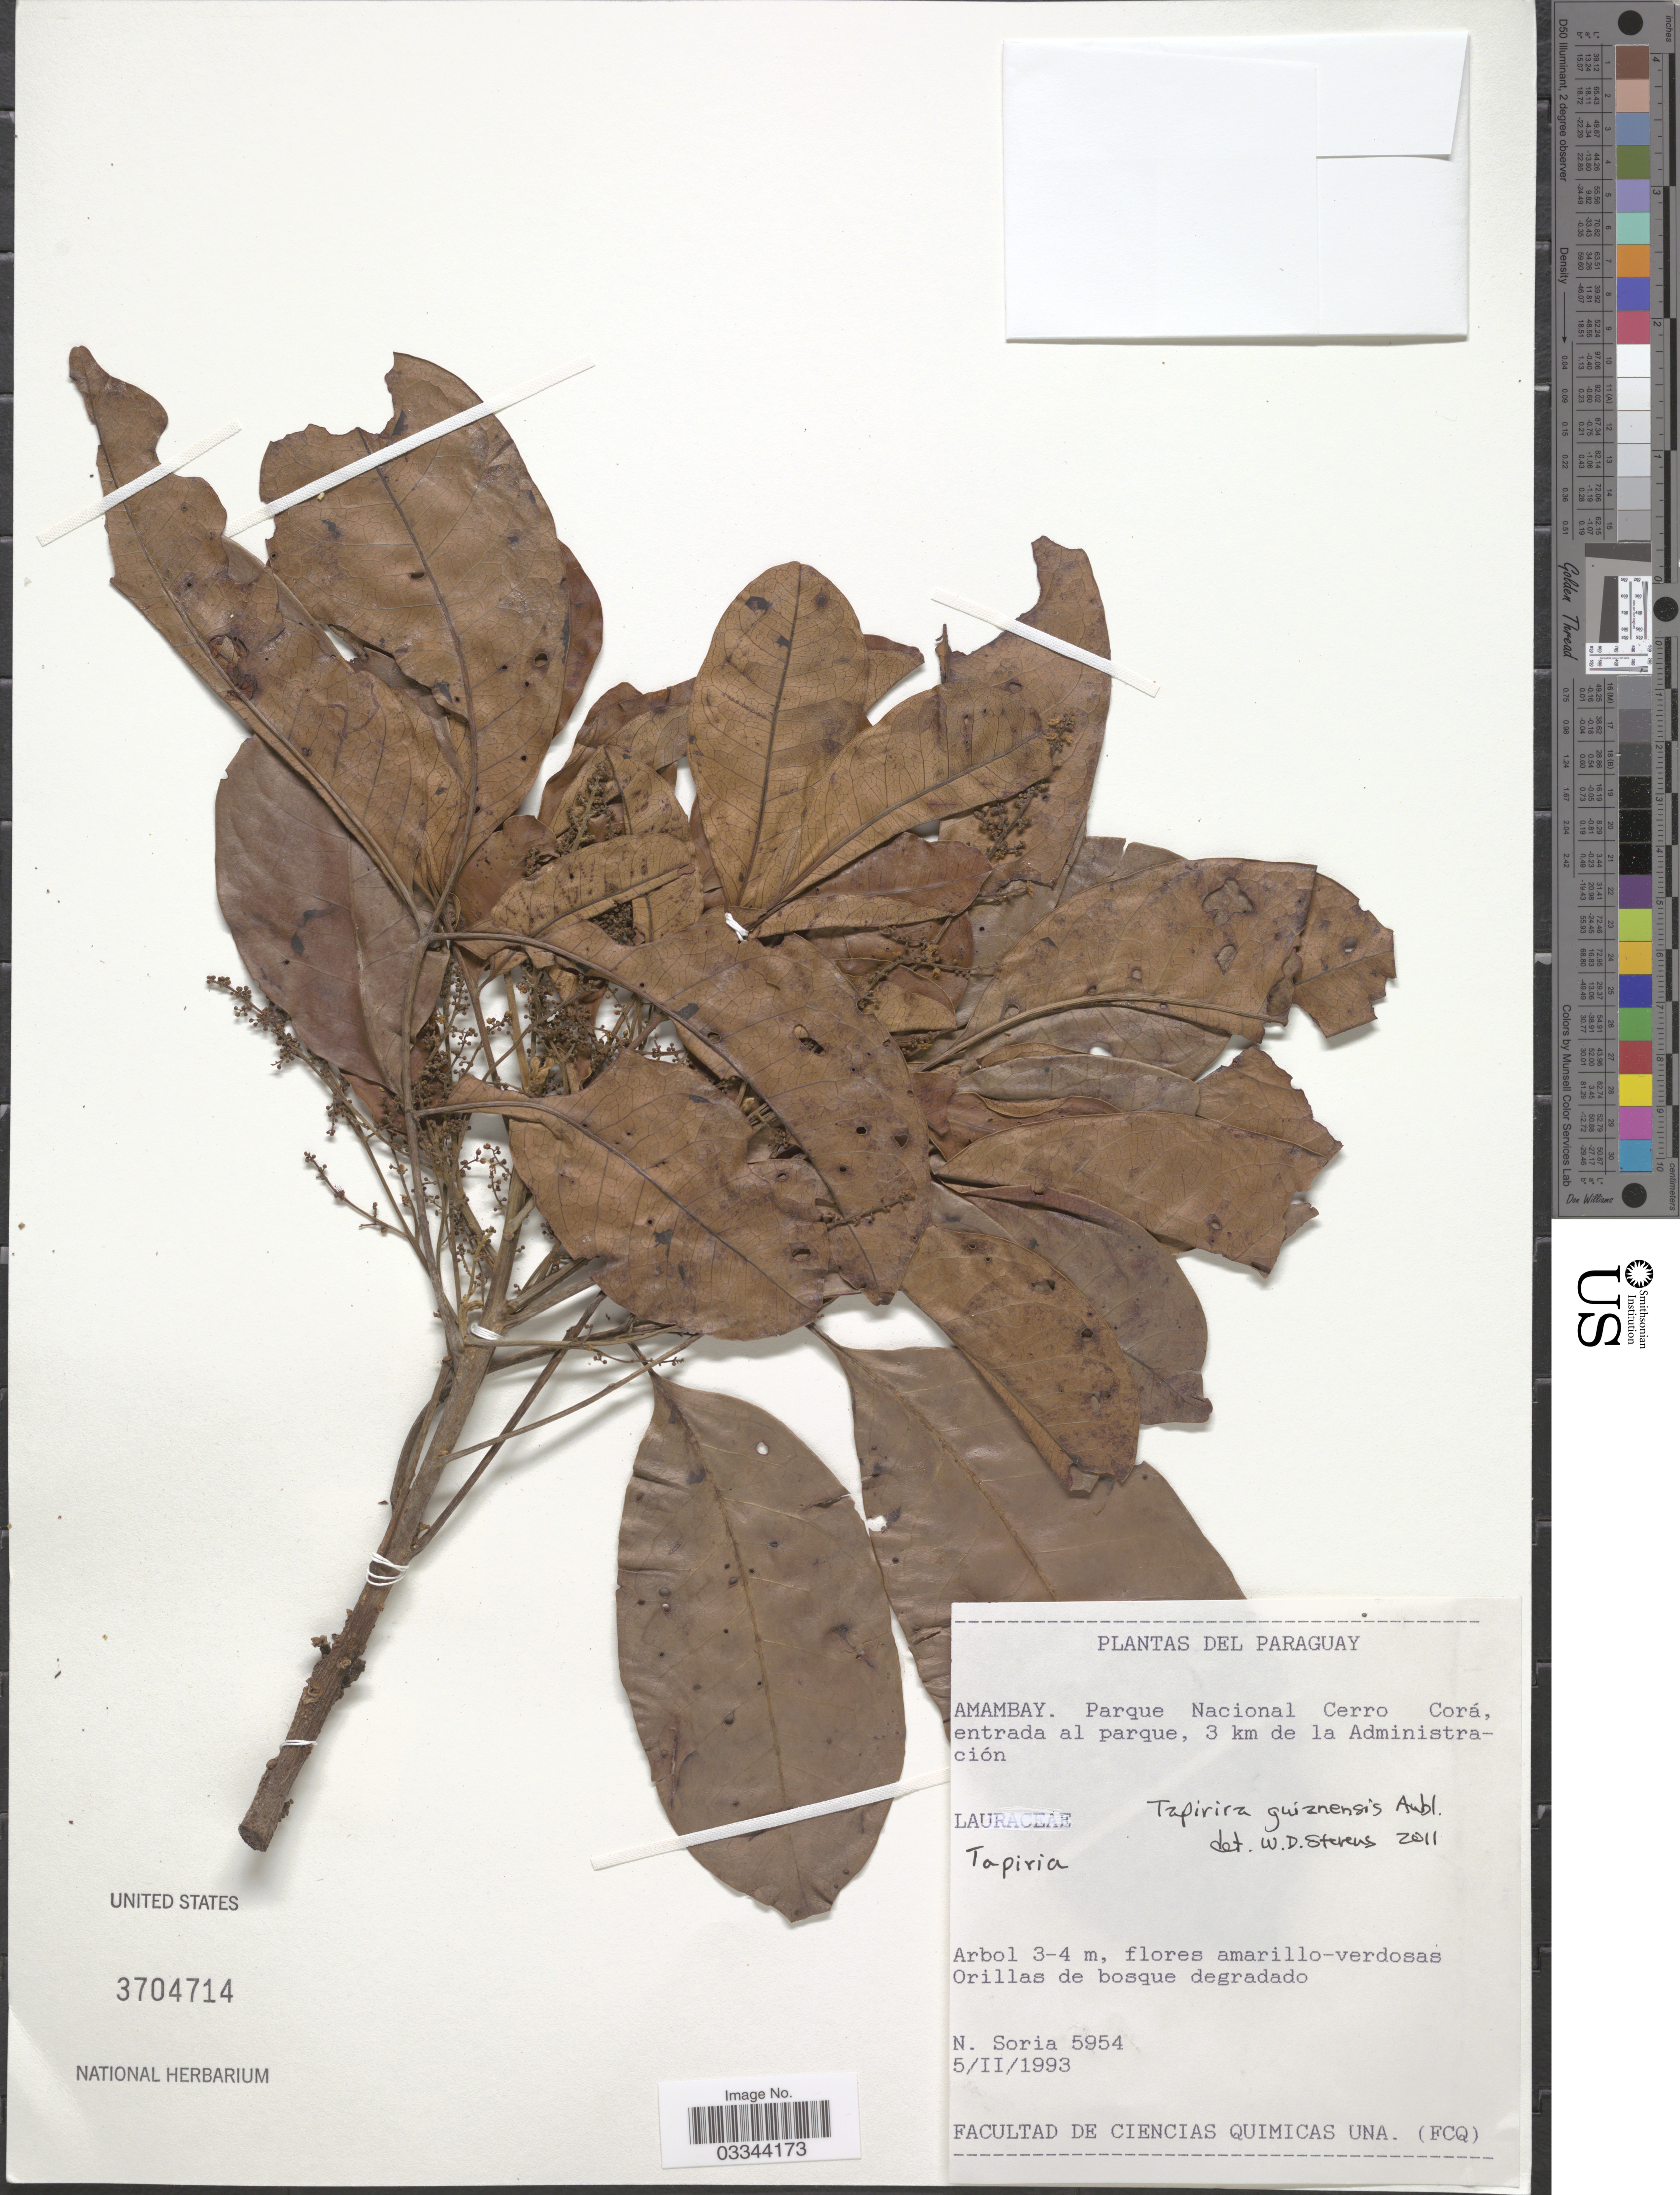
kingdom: Plantae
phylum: Tracheophyta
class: Magnoliopsida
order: Sapindales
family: Anacardiaceae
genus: Tapirira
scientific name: Tapirira guianensis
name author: Aubl.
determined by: Mitchell, John D.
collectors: N. Soria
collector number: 5954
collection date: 1993-02-05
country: Paraguay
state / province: Amambay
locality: Parque Nacional Cerro Corá, entrada al parque, 3 km de la Administración.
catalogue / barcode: US 3704714